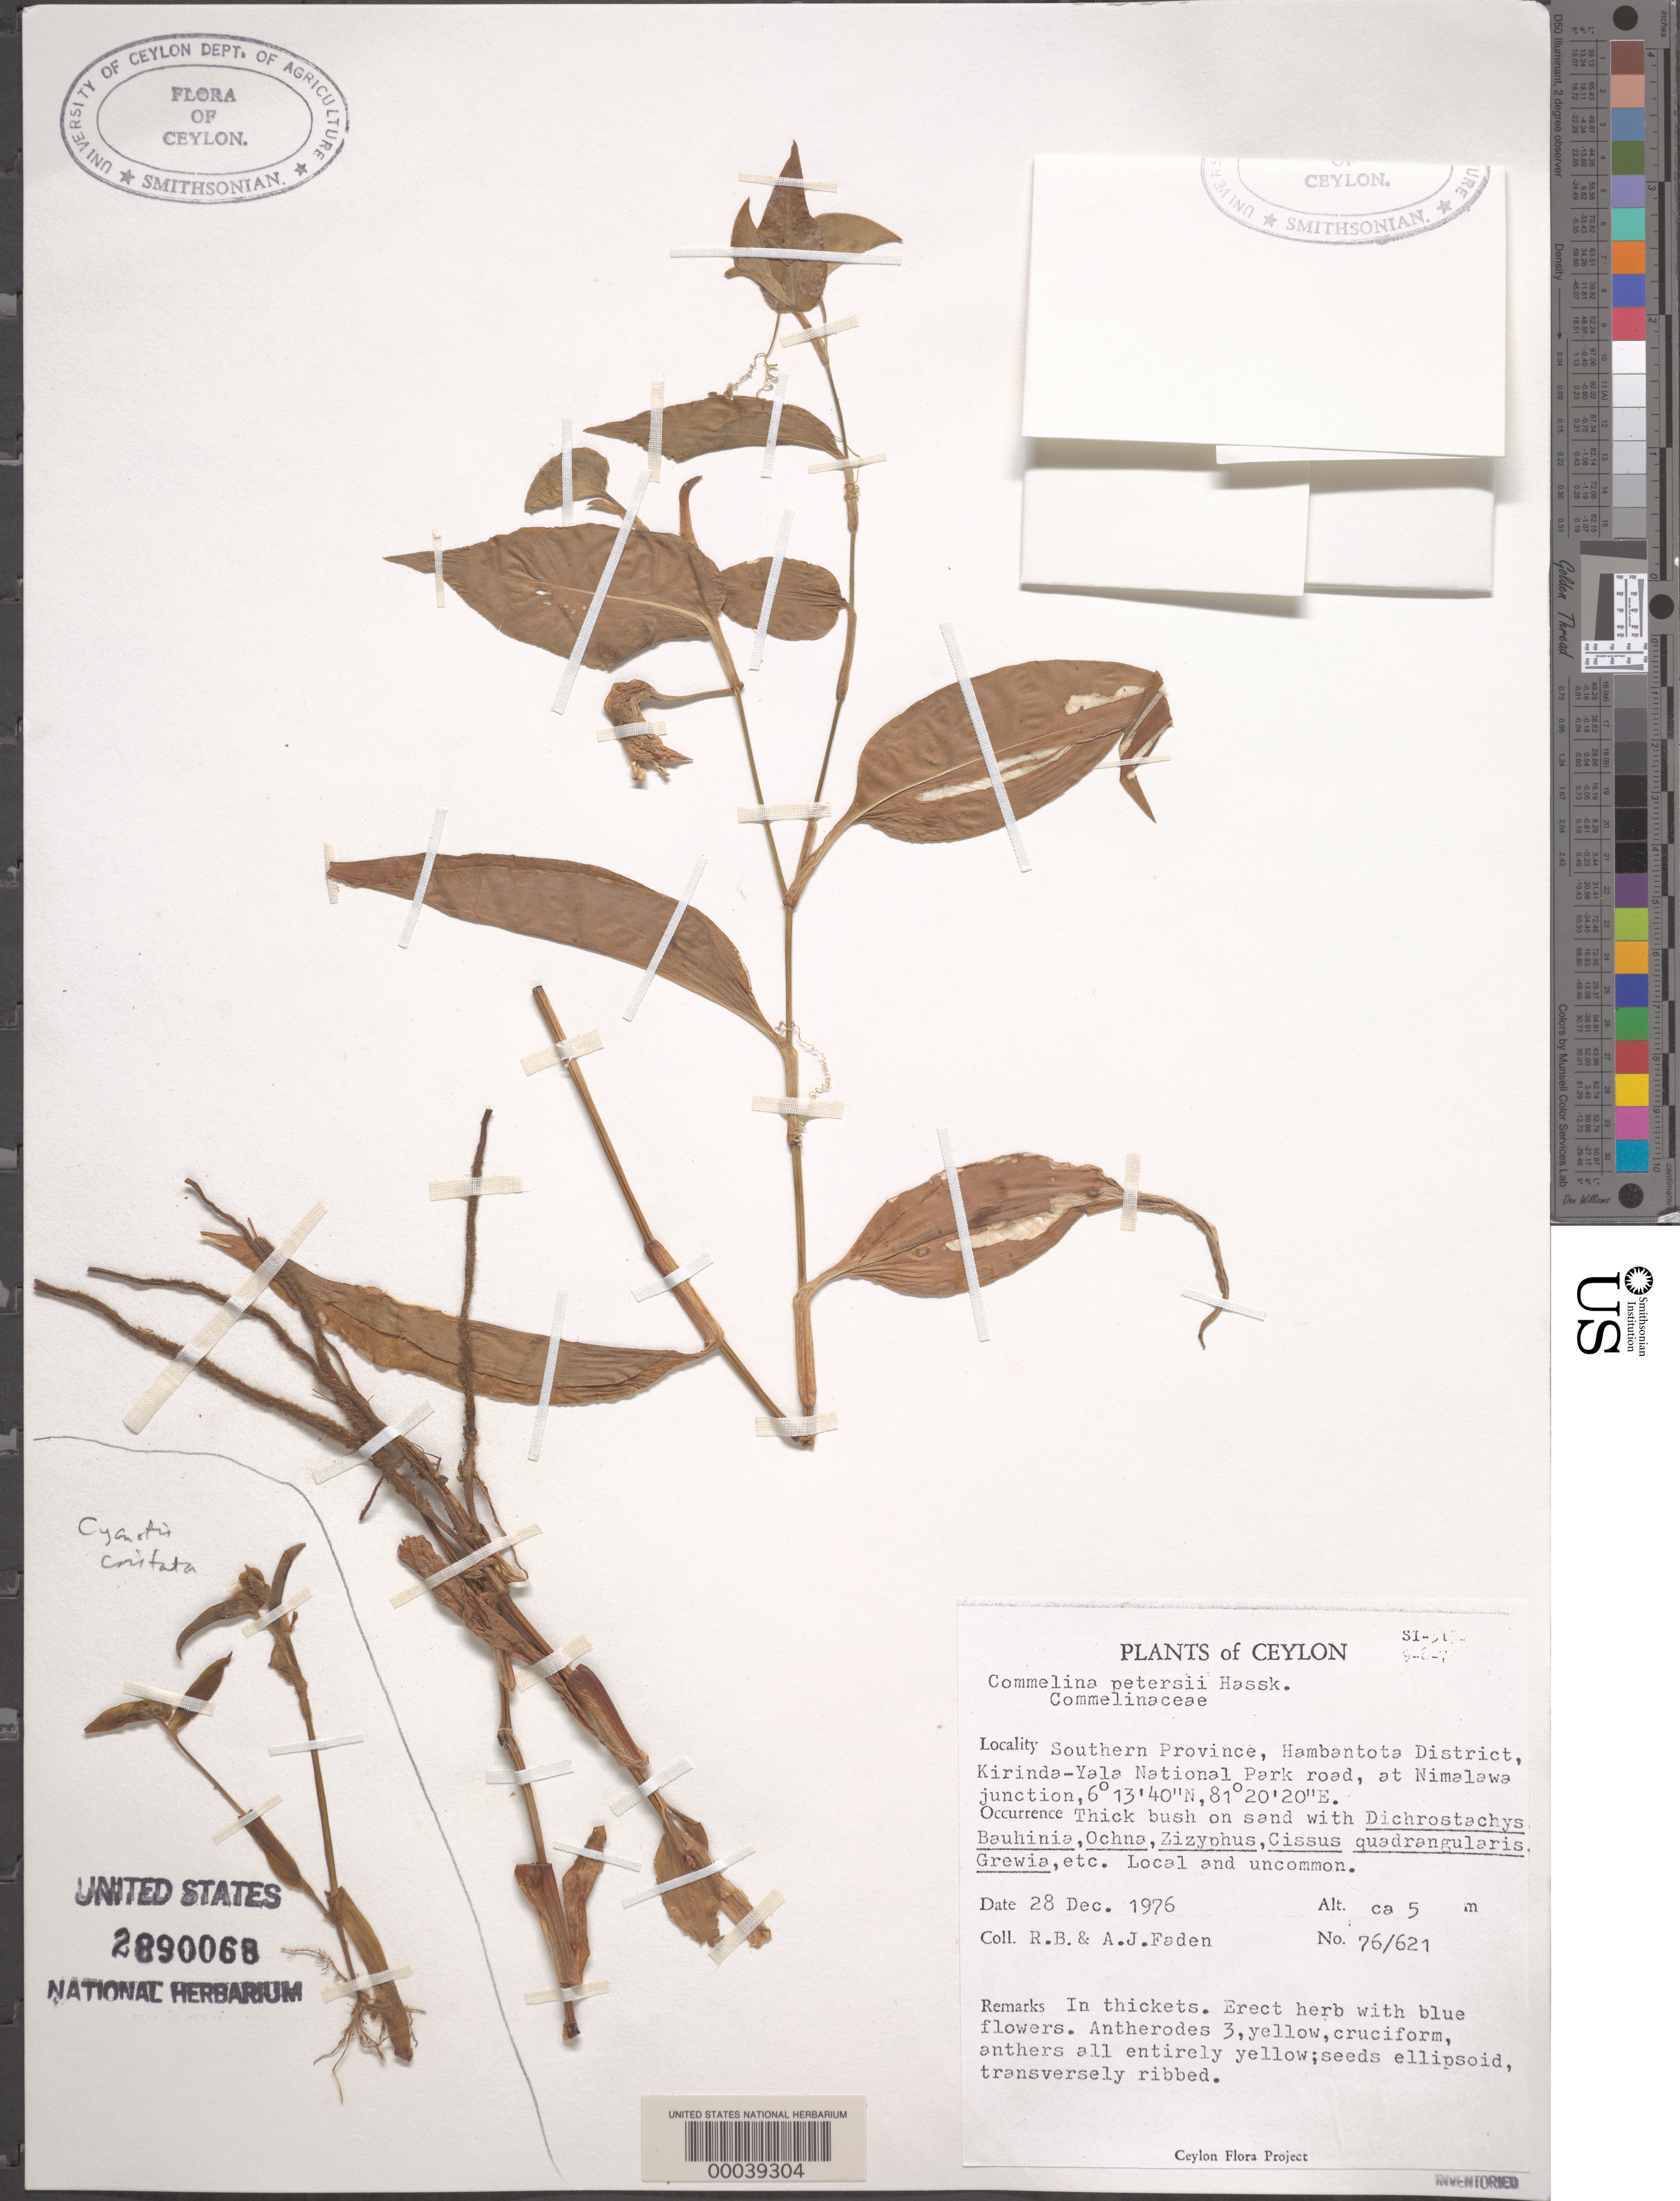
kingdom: Plantae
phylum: Tracheophyta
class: Liliopsida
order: Commelinales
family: Commelinaceae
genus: Commelina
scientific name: Commelina petersii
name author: Hassk.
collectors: R. B. Faden & A. J. Faden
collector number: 76/621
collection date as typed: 28 Dec 1976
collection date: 1976-12-28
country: Sri Lanka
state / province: Southern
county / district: Hambantota Dist.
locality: Nimalawa junction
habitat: Thickets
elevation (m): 5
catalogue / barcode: US 2890068